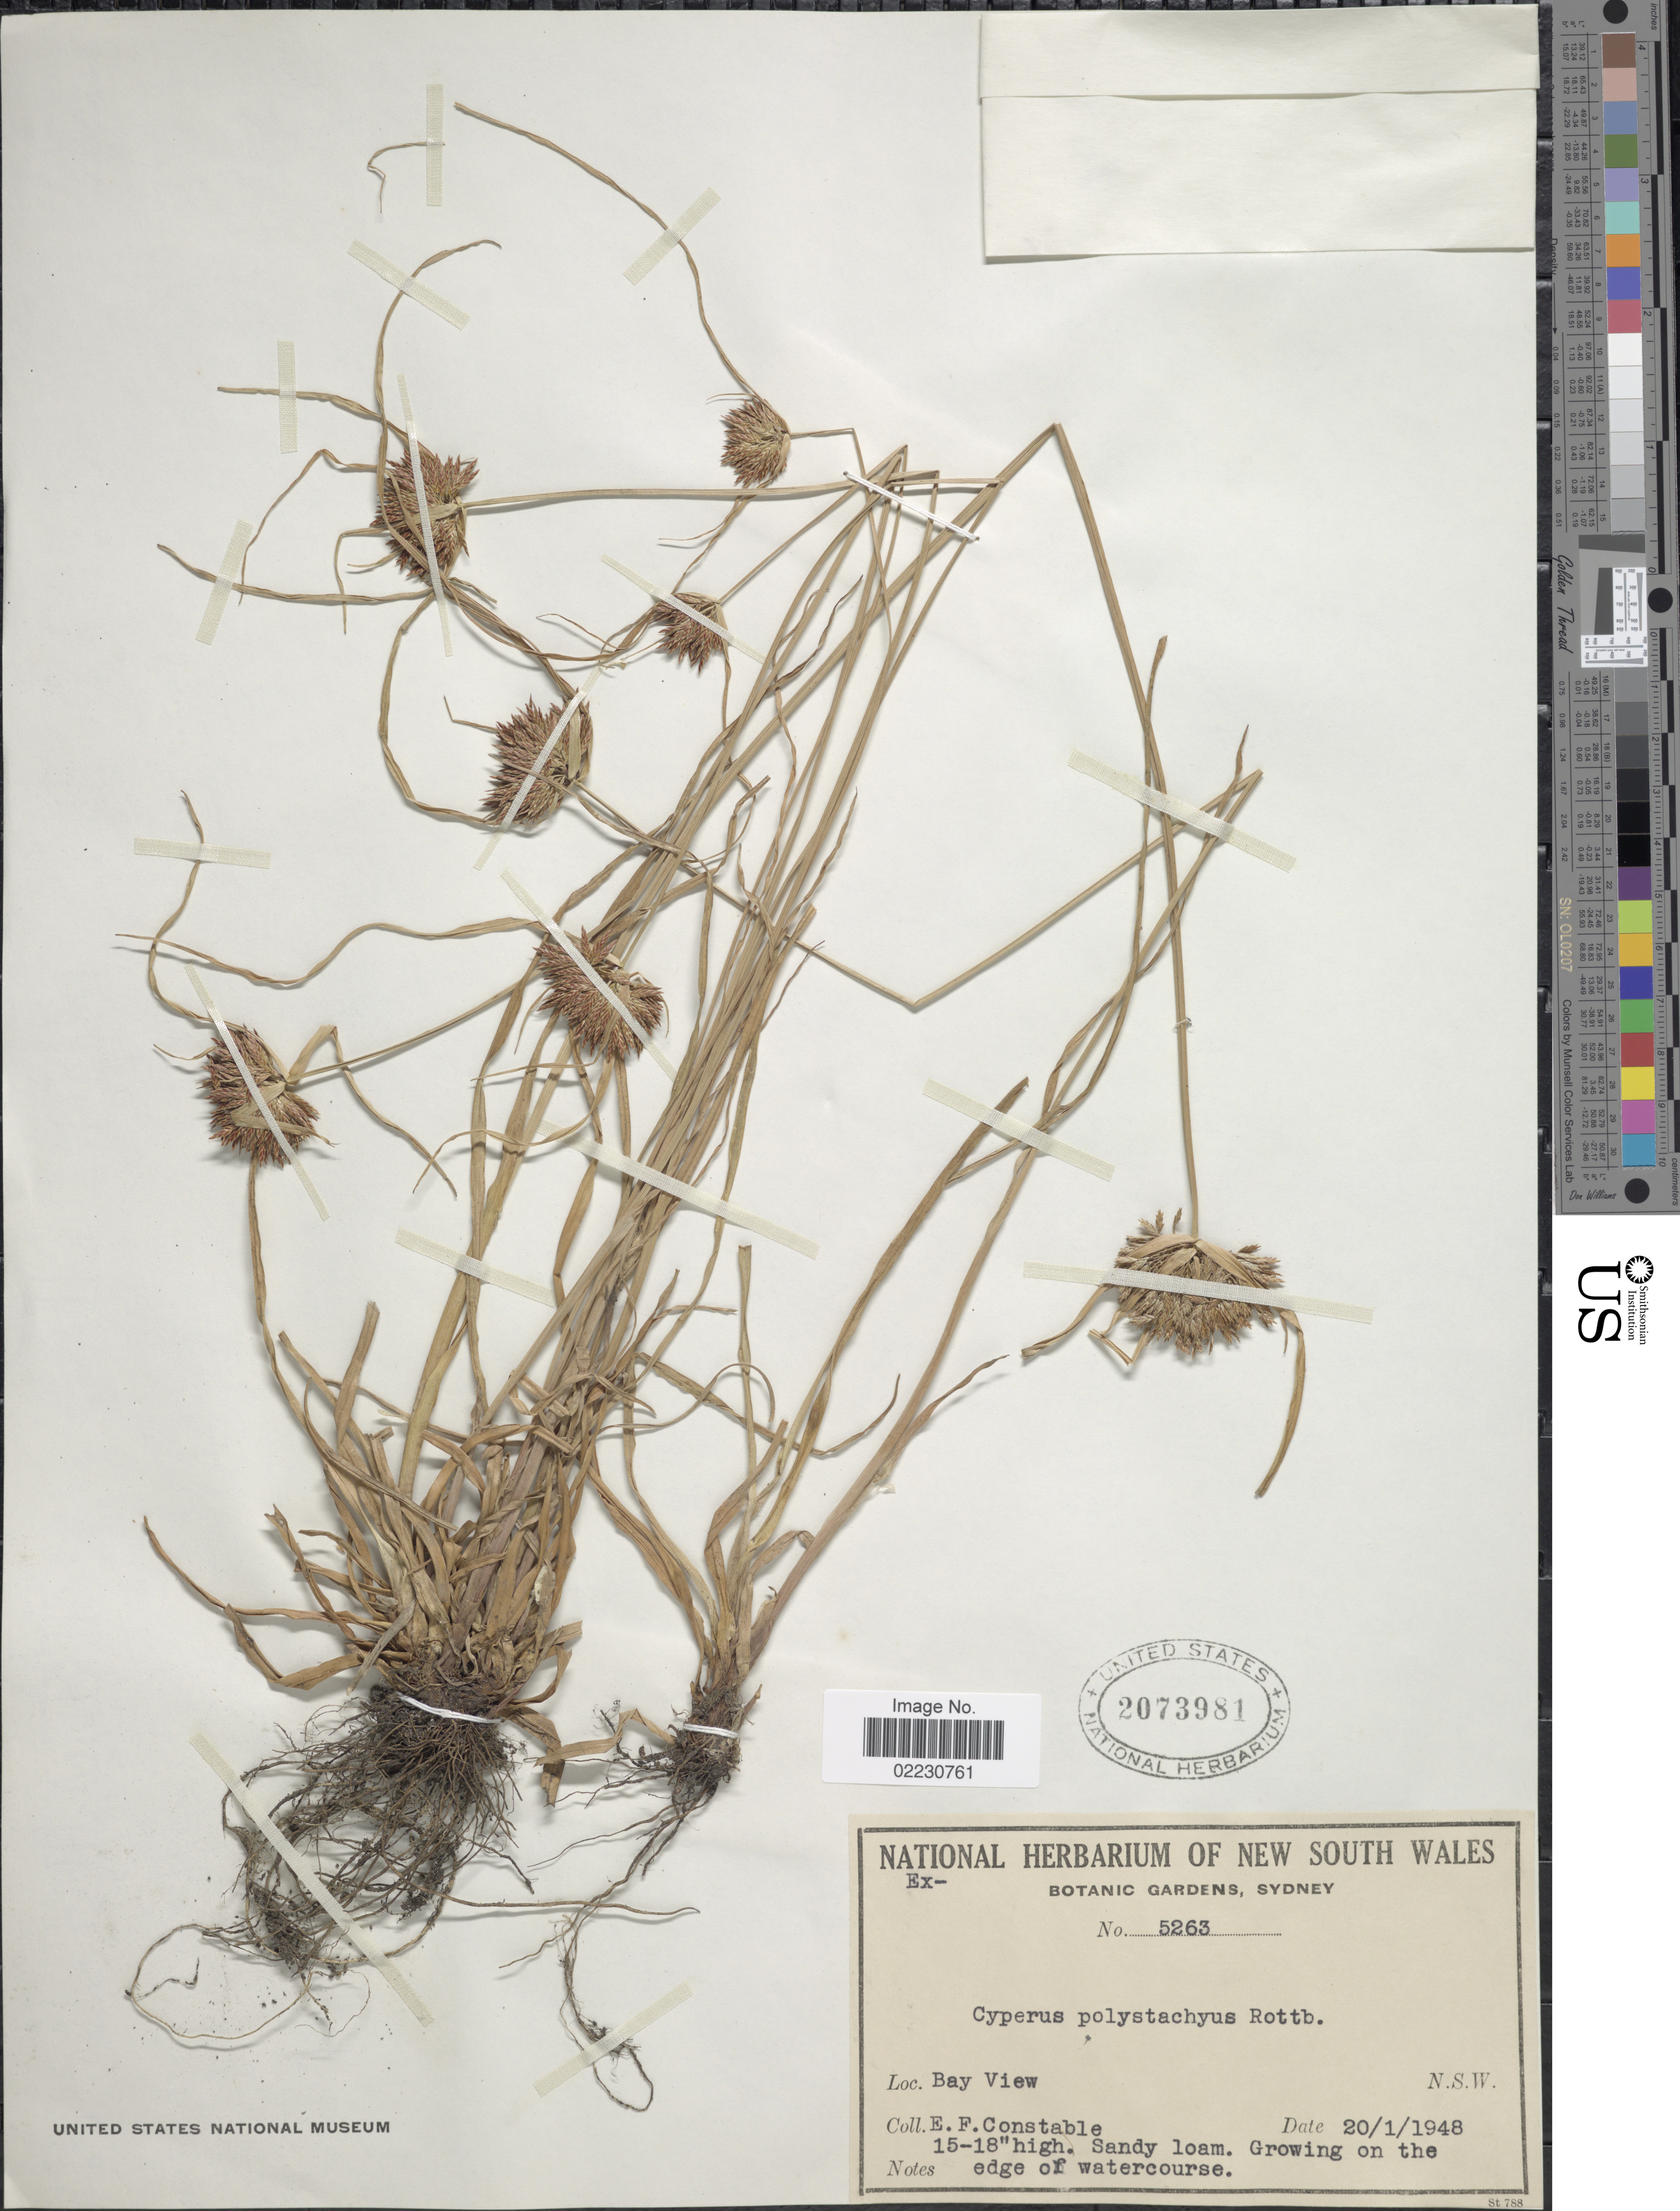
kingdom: Plantae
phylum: Tracheophyta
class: Liliopsida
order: Poales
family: Cyperaceae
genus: Cyperus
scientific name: Cyperus polystachyos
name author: Rottb.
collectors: E. F. Constable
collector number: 5263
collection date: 1948-01-20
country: Australia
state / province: New South Wales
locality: Bay View, edge of watercourse, N.S.W.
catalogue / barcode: US 2073981